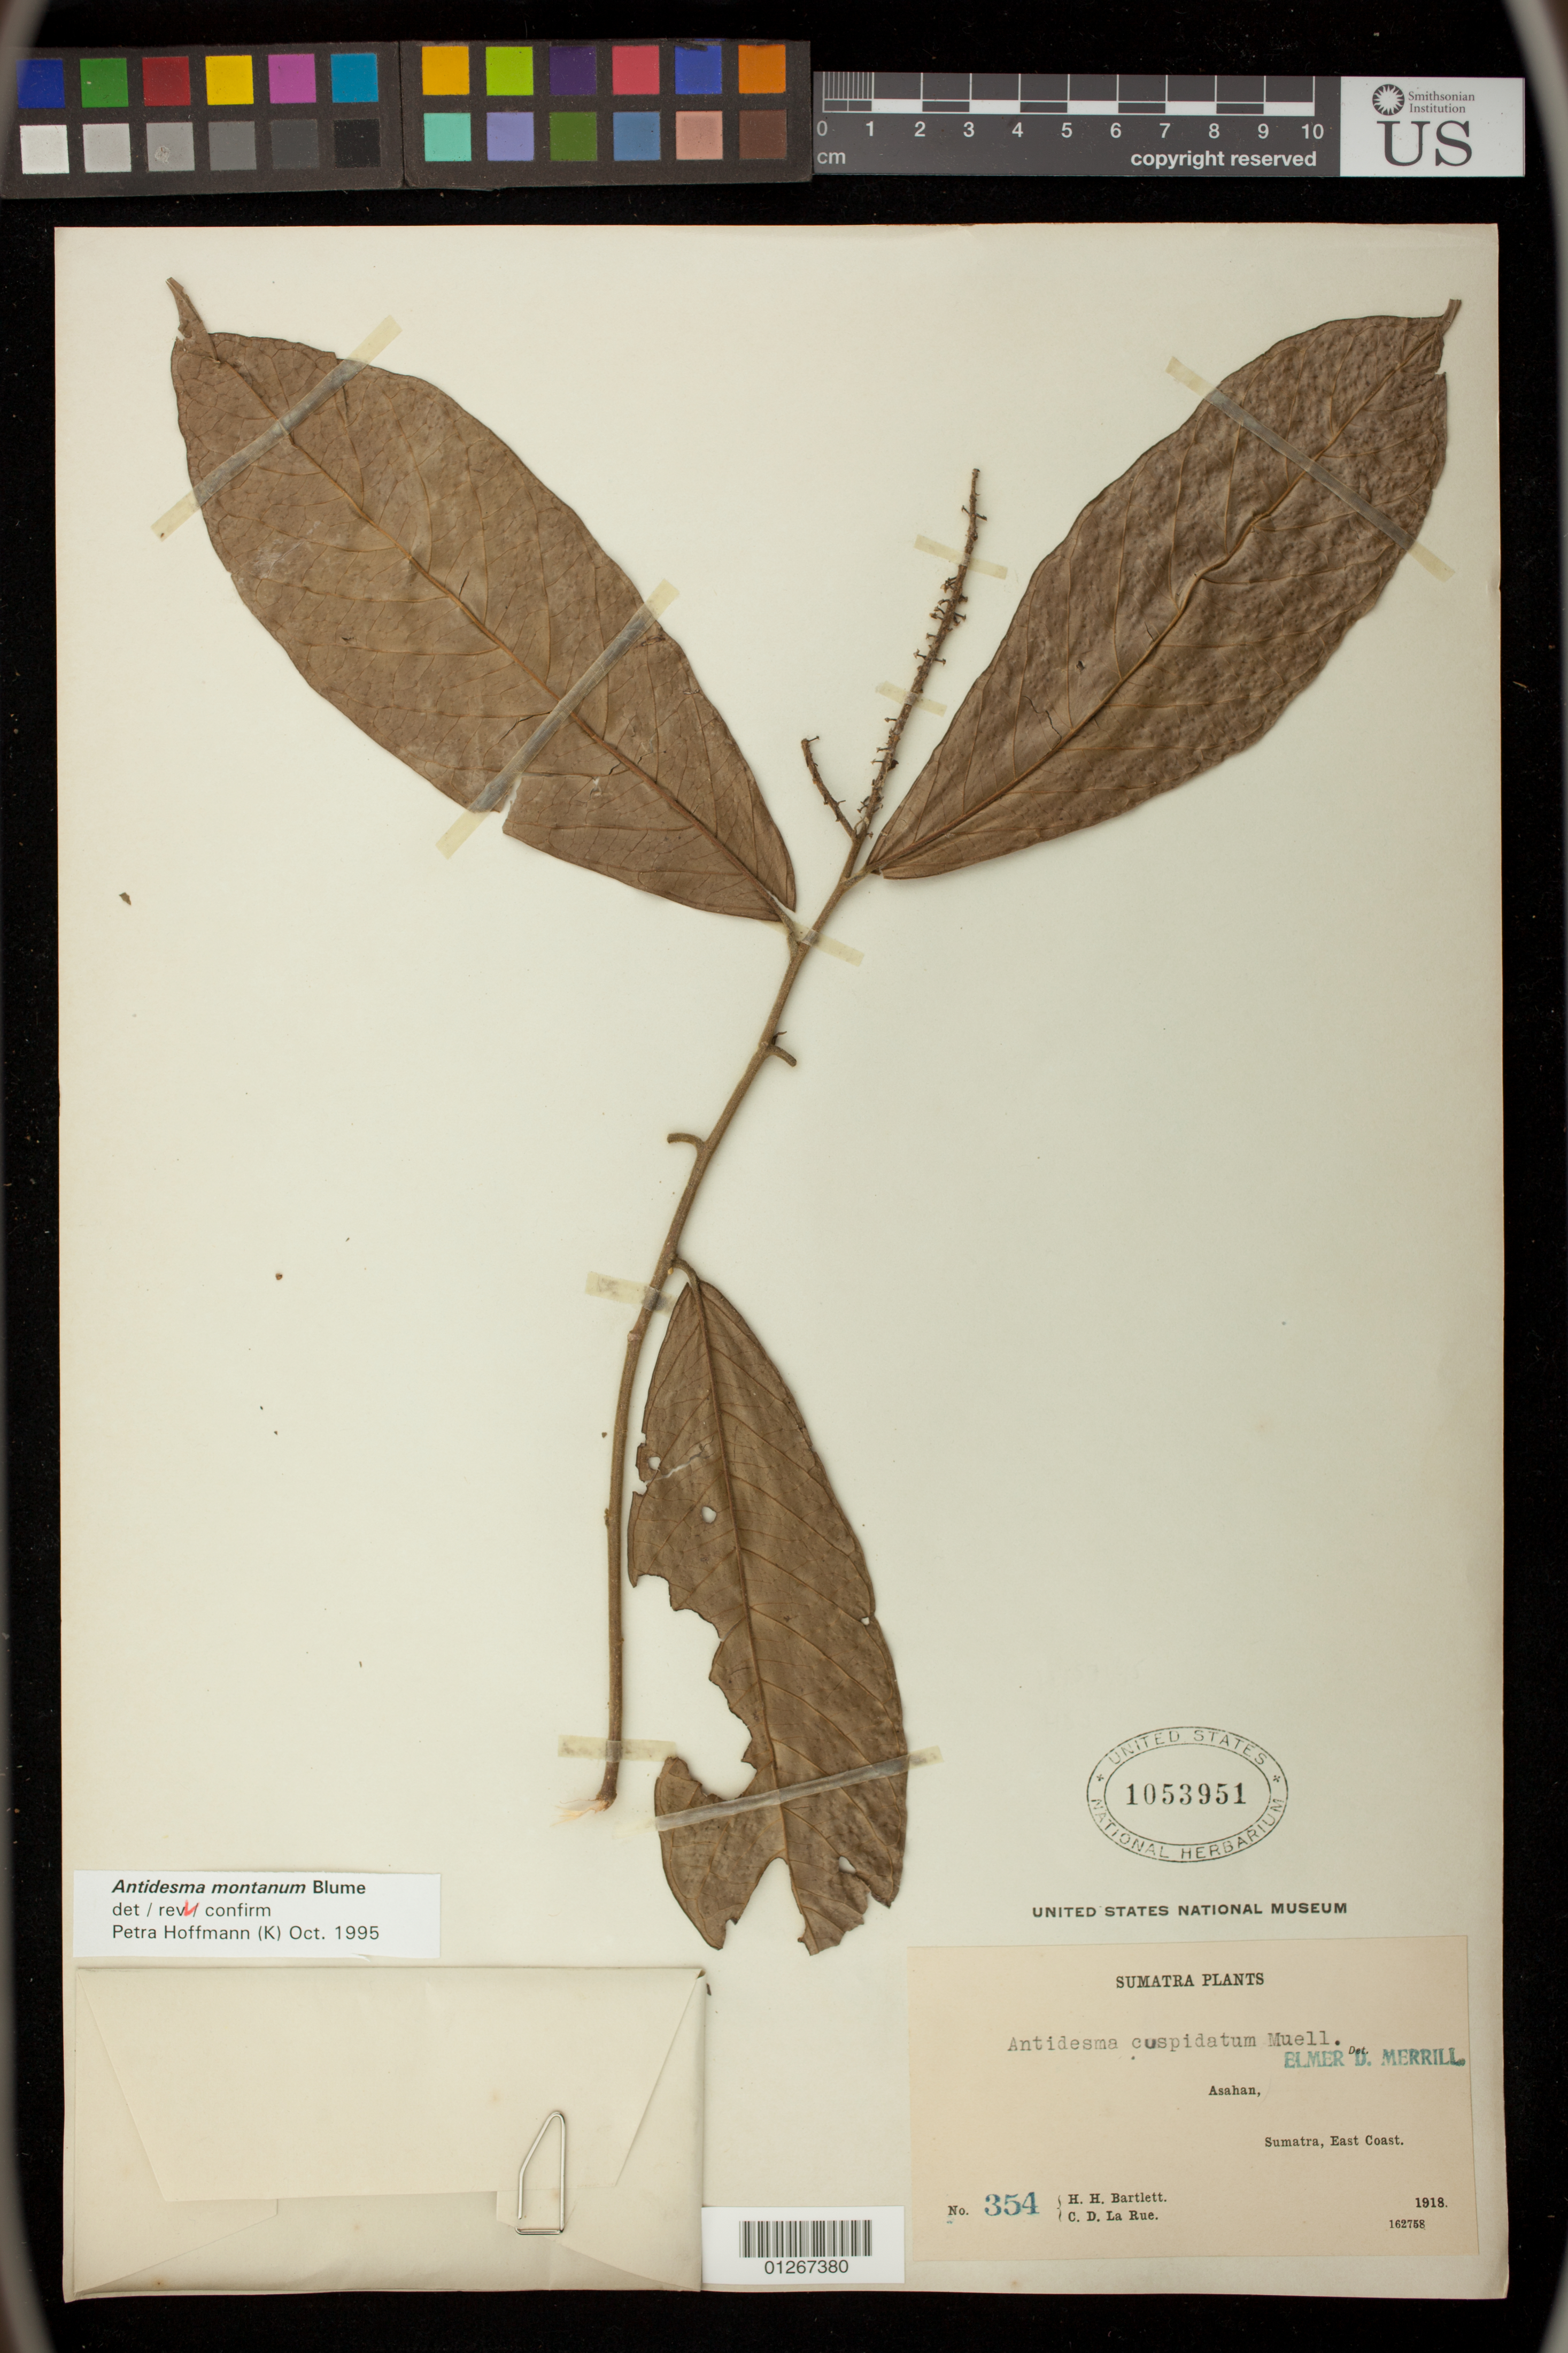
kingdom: Plantae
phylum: Tracheophyta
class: Magnoliopsida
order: Malpighiales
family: Phyllanthaceae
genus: Antidesma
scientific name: Antidesma montanum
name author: Blume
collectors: H. H. Bartlett & C. La Rue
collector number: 354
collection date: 1918-01/1918-12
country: Indonesia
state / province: Sumatra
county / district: Lampung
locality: Asahan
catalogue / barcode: US 1053951